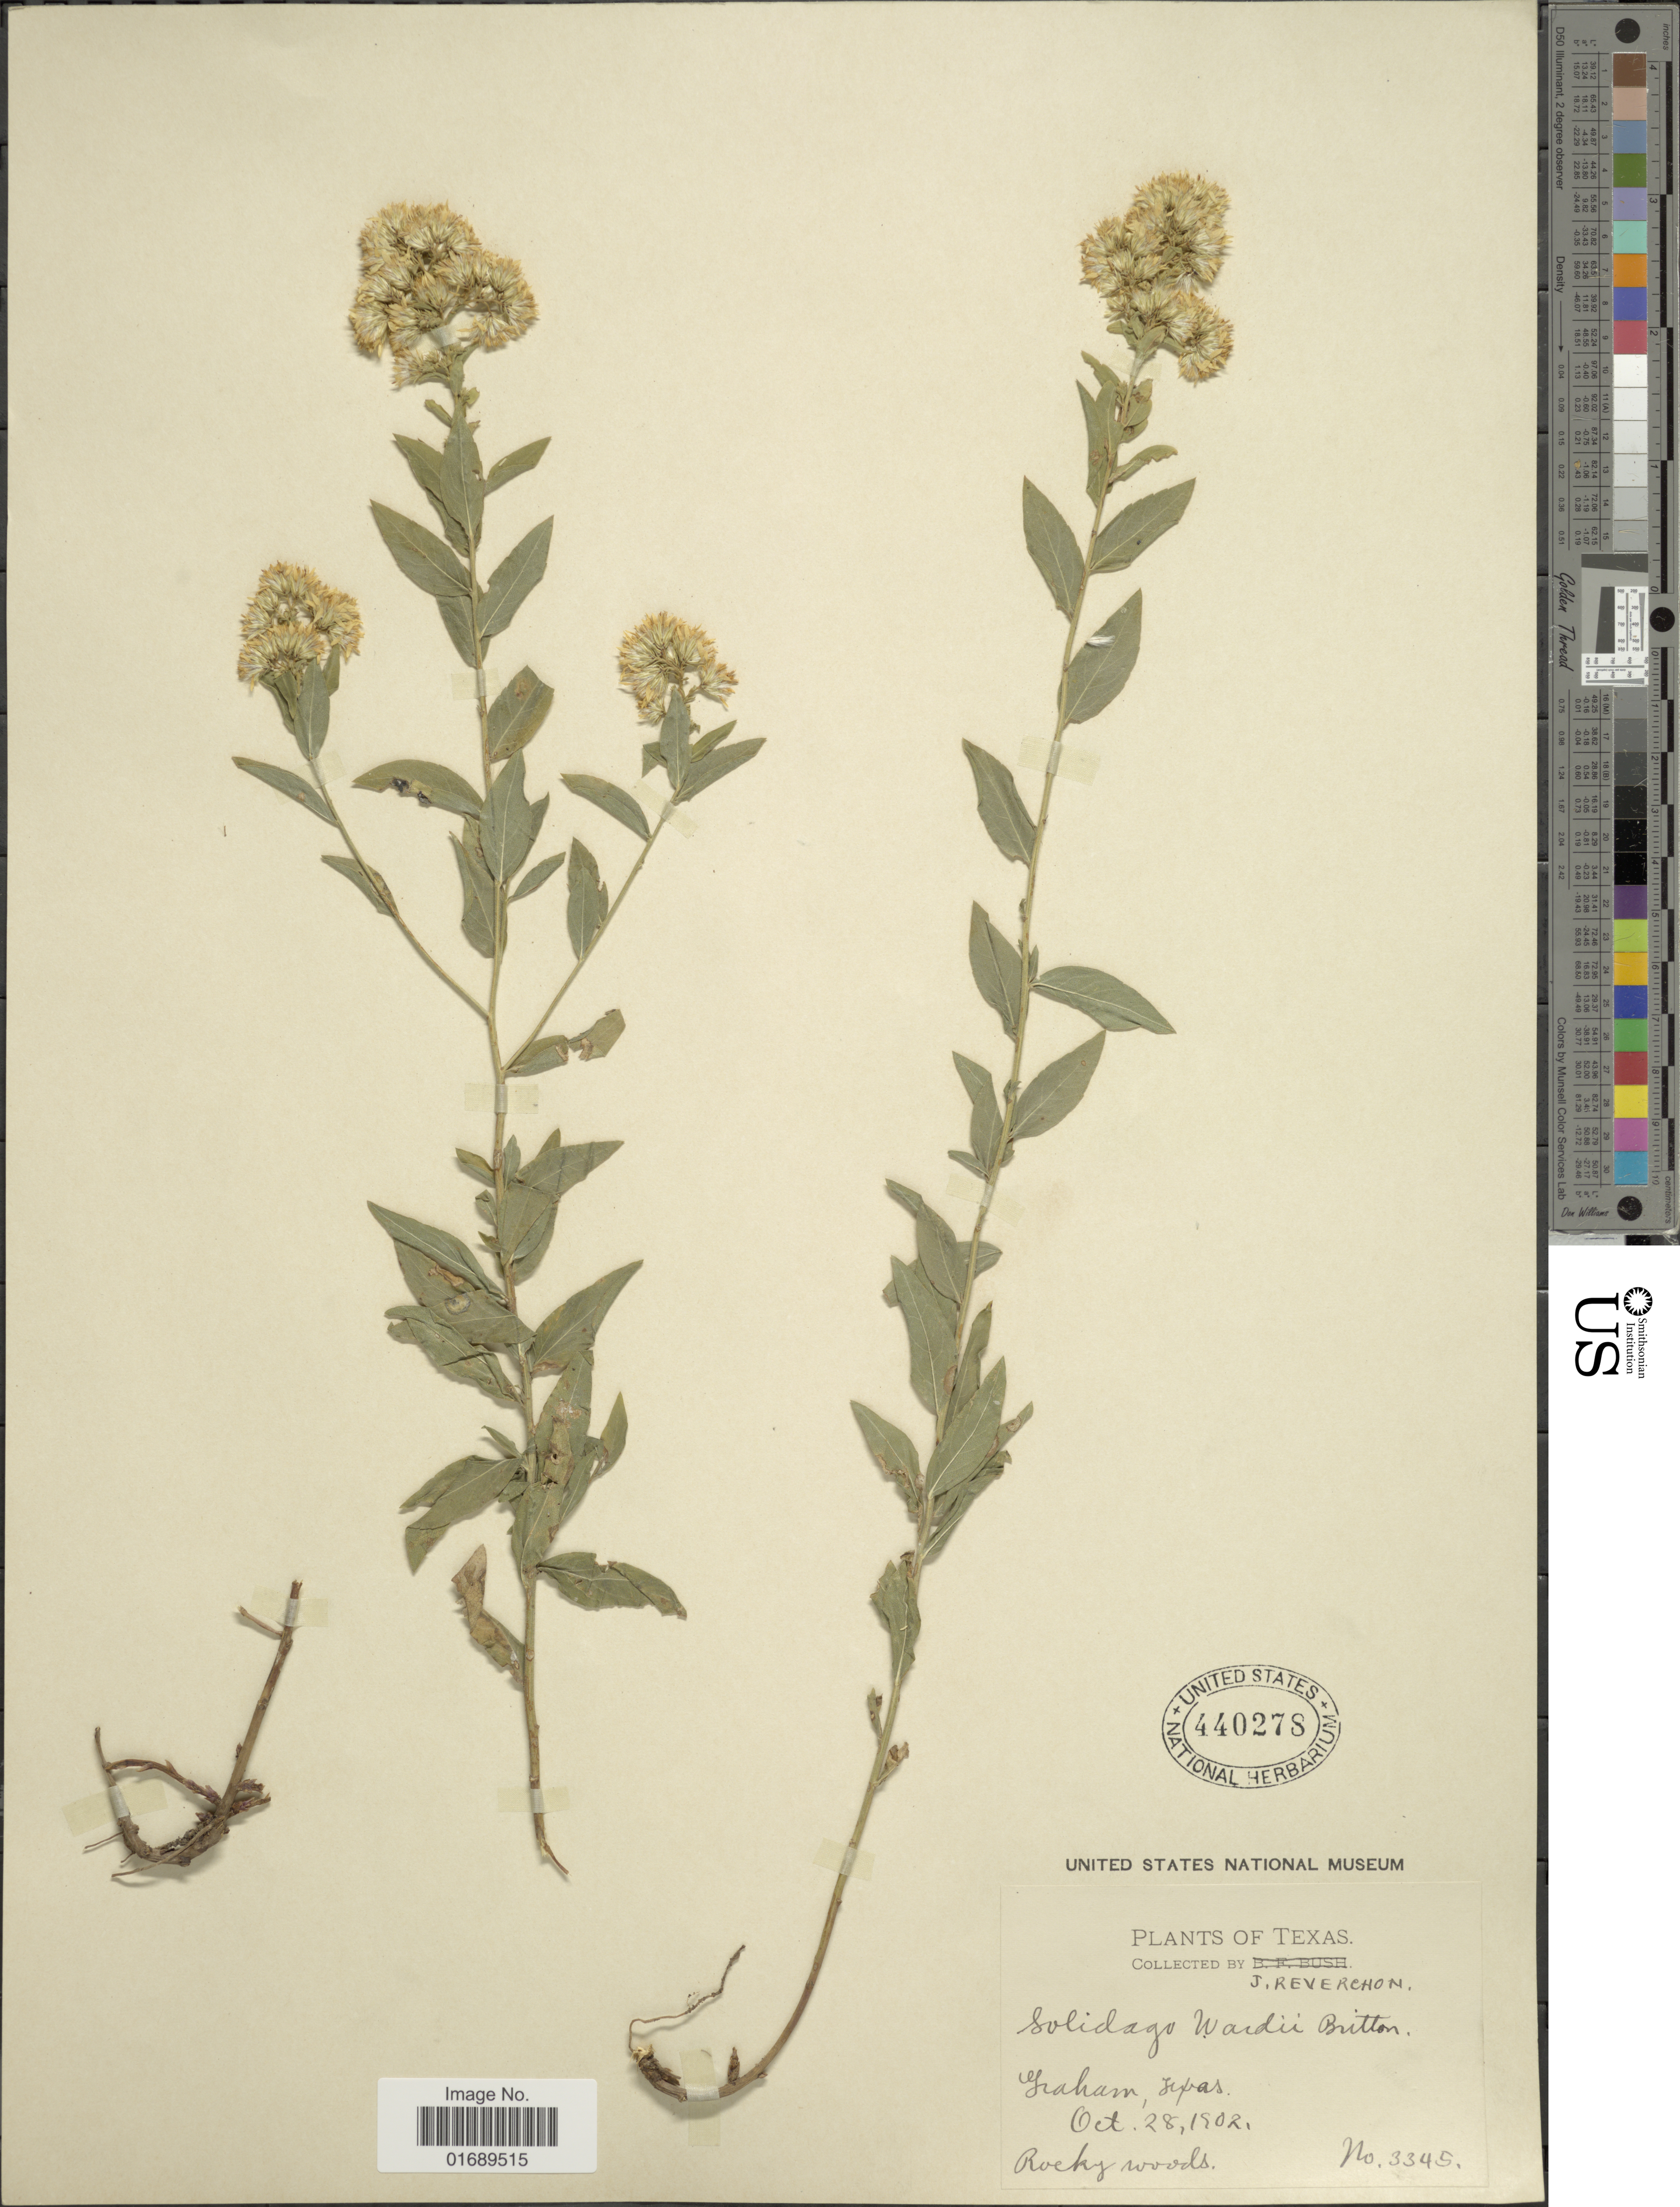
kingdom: Plantae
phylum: Tracheophyta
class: Magnoliopsida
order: Asterales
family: Asteraceae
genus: Solidago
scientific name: Solidago petiolaris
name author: Aiton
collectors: J. Reverchon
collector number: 3345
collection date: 1902-10-28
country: United States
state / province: Texas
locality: Graham, Texas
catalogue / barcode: US 440278